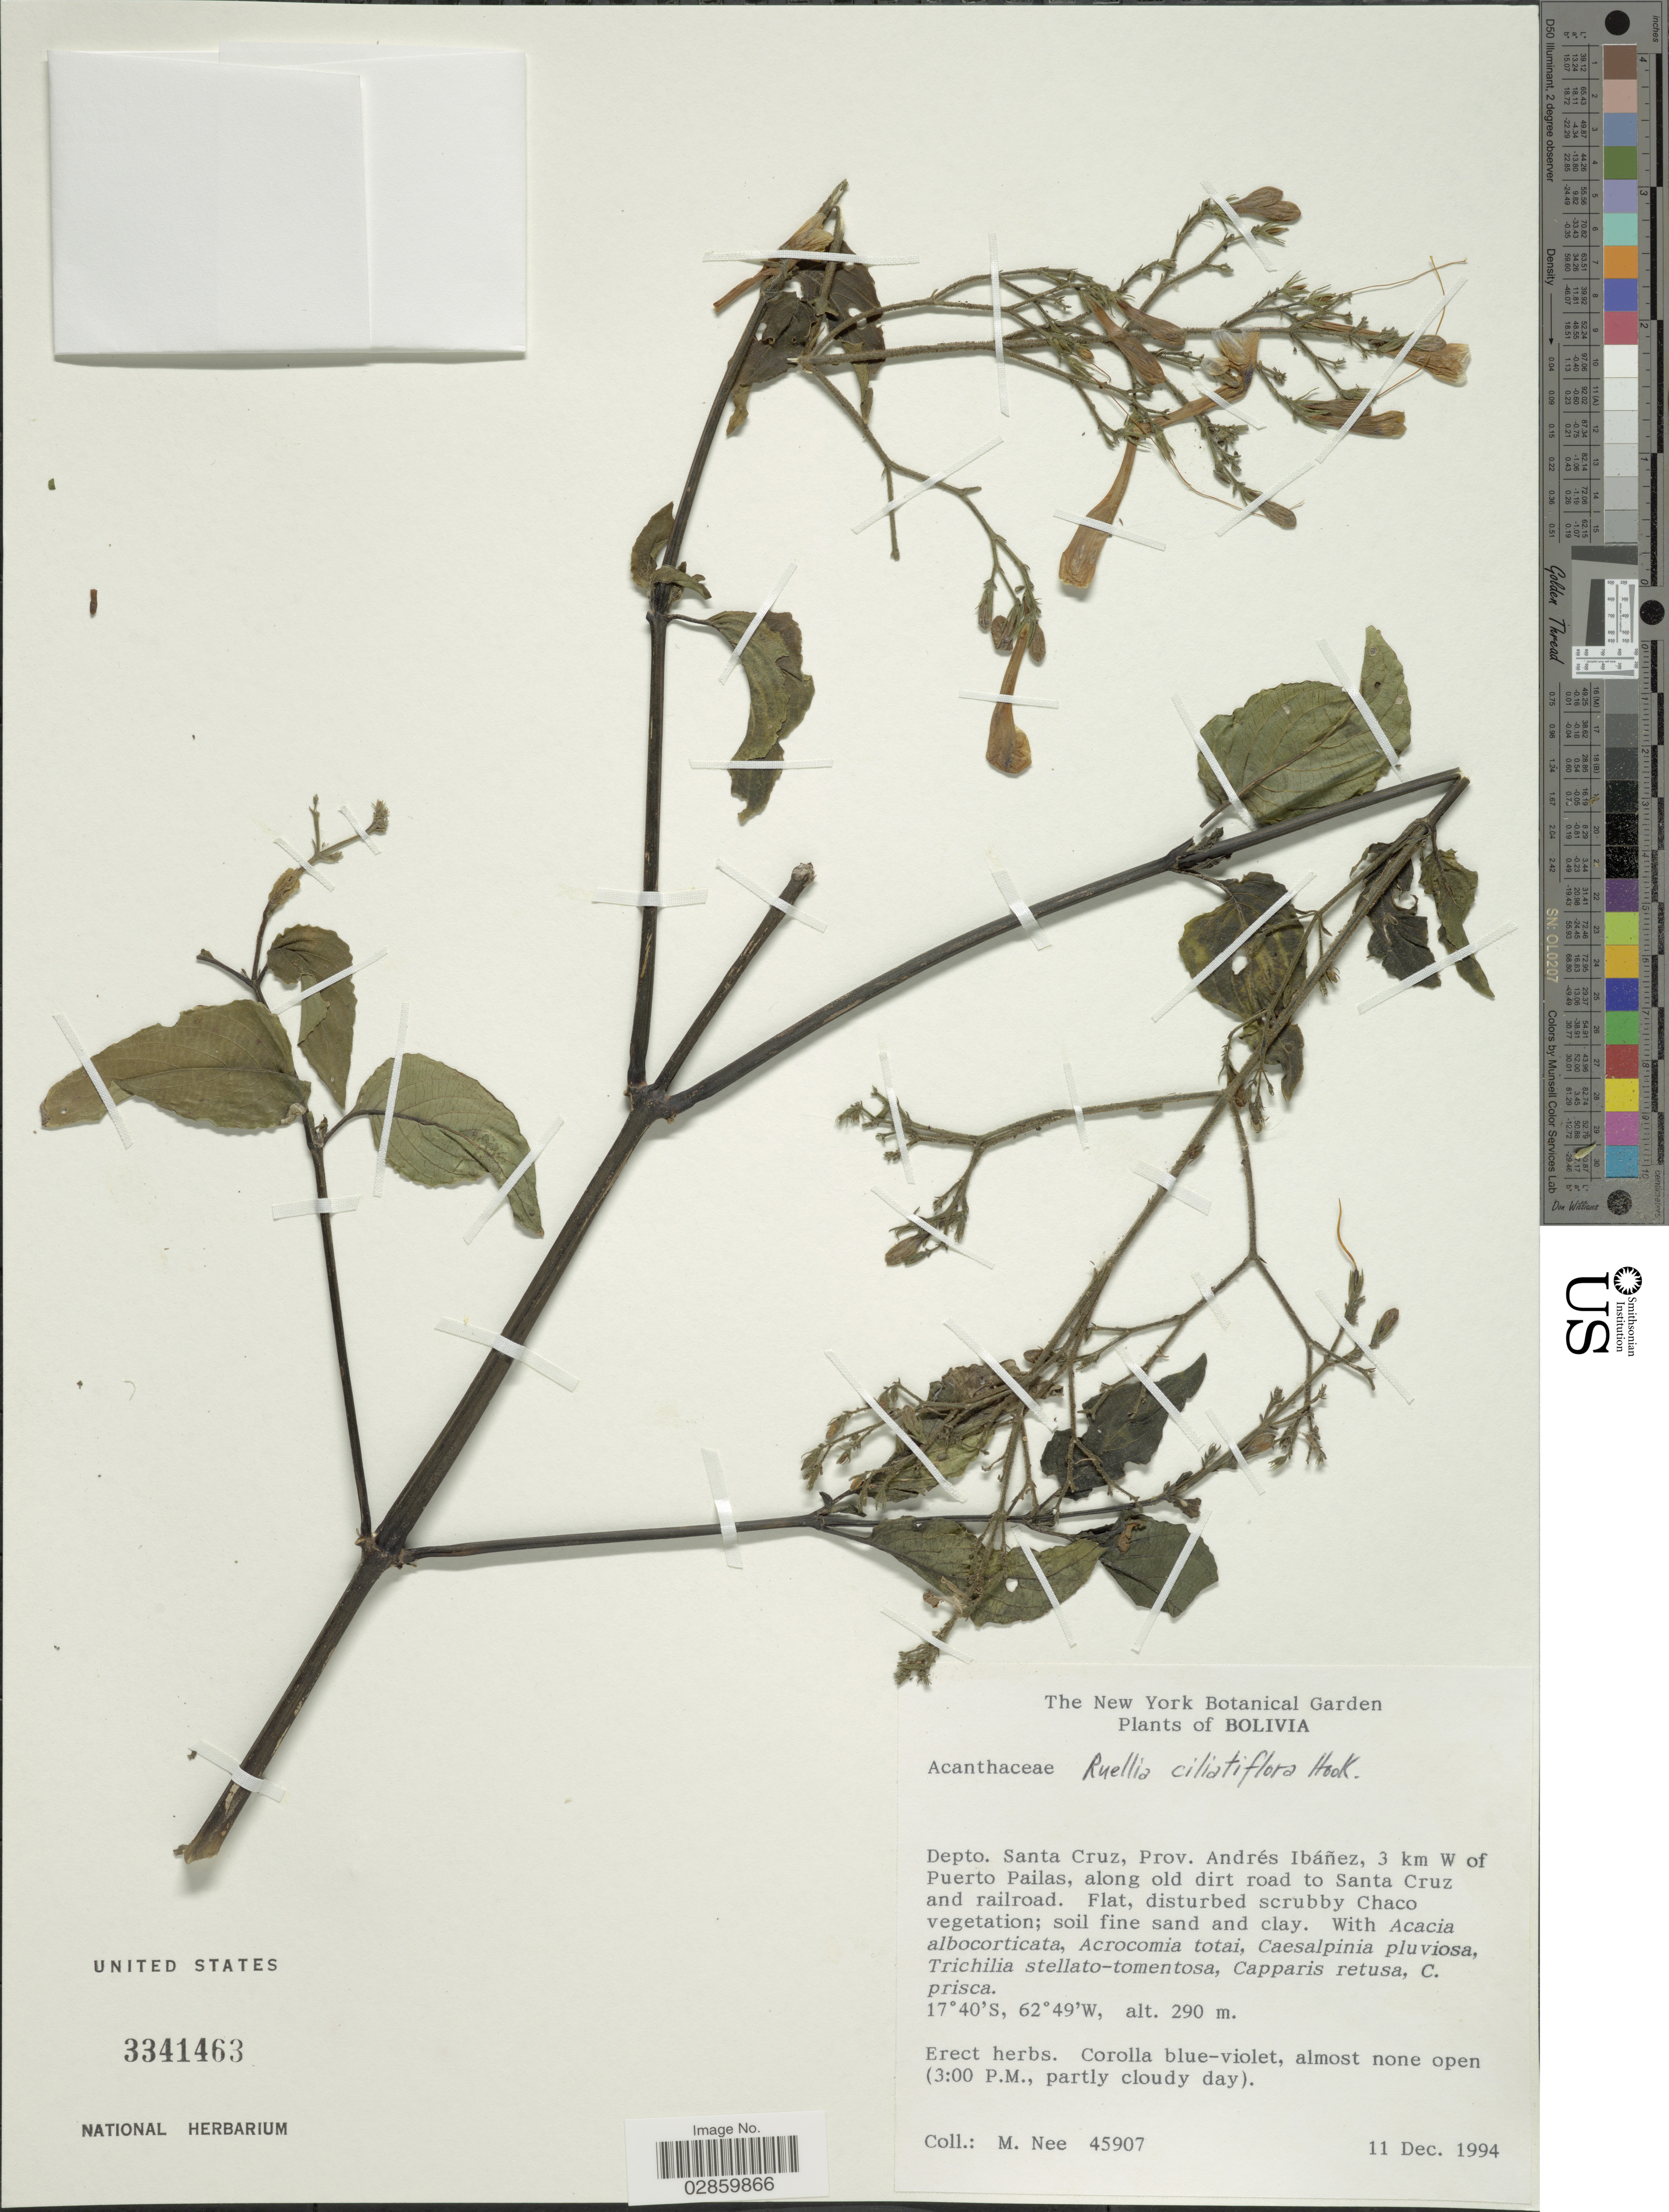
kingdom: Plantae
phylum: Tracheophyta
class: Magnoliopsida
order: Lamiales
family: Acanthaceae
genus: Ruellia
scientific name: Ruellia ciliatiflora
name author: Hook.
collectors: M. Nee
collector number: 45907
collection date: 1994-12-11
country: Bolivia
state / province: Santa Cruz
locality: Depto. Santa Cruz, Prov. Andrés Ibánez, 3 km W of Puerto Pailas, along old dirt road to Santa Cruz and railroad.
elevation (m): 290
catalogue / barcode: US 3341463